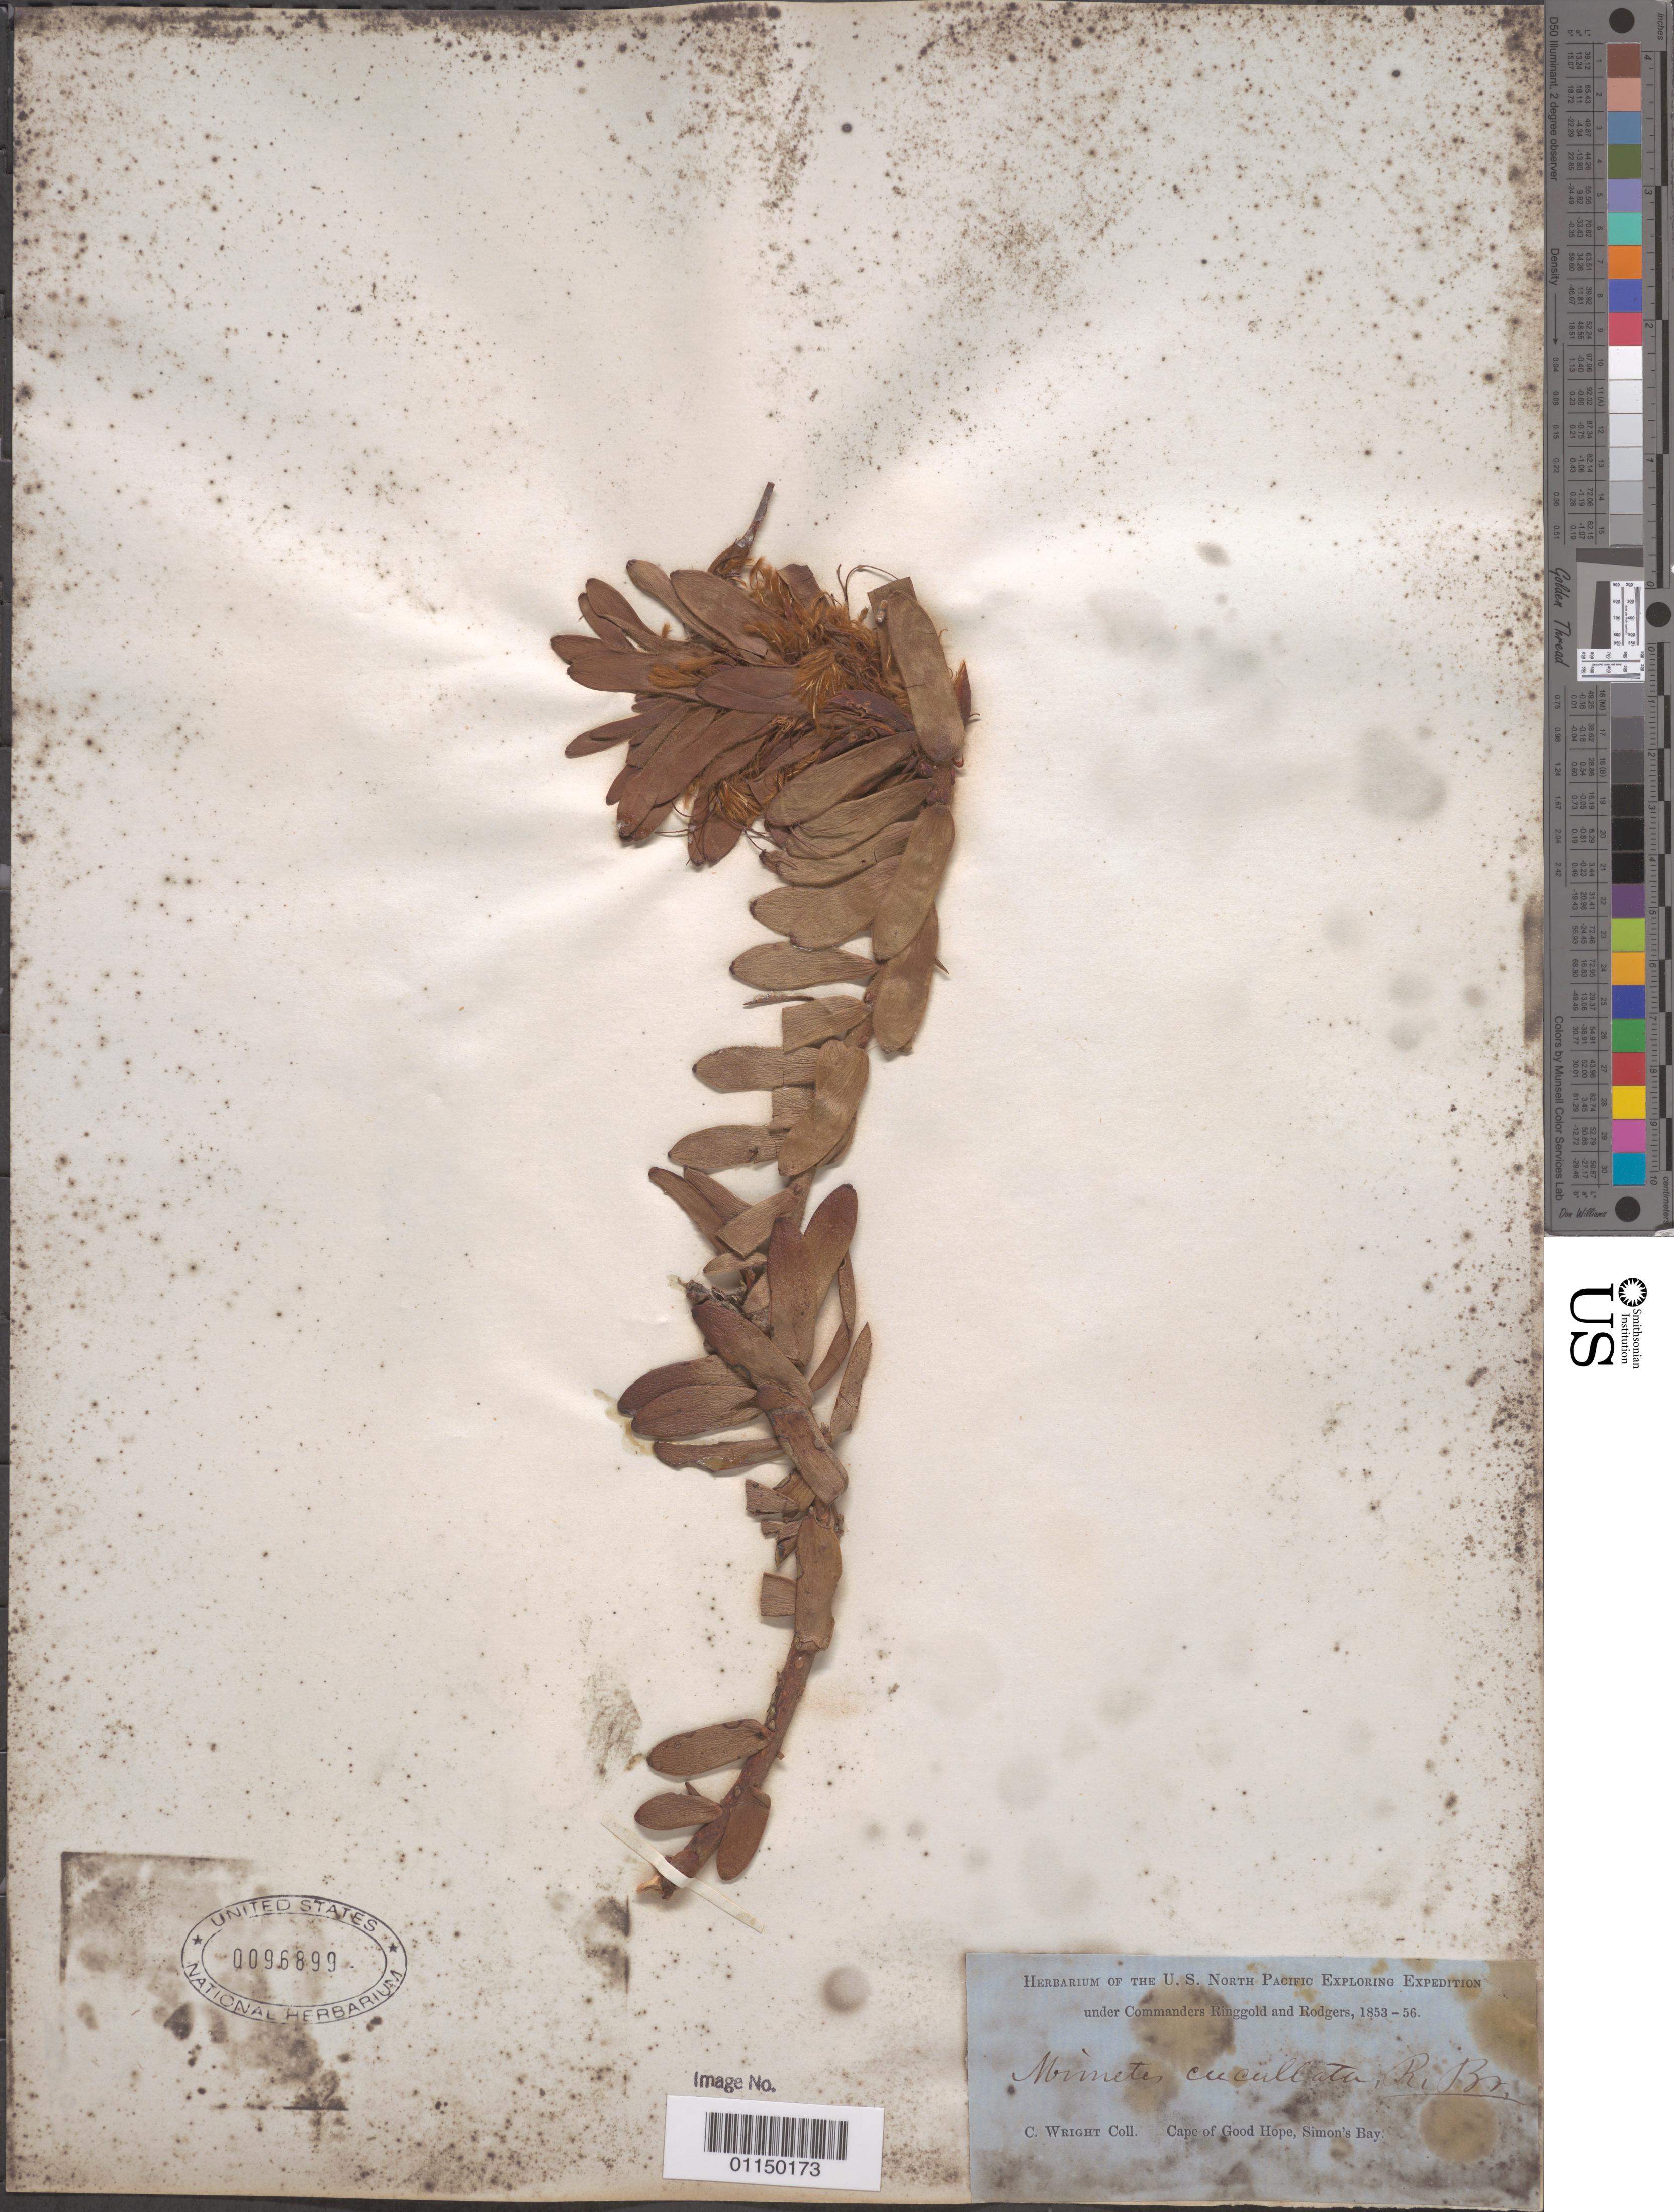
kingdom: Plantae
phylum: Tracheophyta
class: Magnoliopsida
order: Proteales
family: Proteaceae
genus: Mimetes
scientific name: Mimetes cucullata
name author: R. Br.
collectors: C. Wright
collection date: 1853/1856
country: South Africa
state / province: Western Cape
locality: Cape of Good Hope, Simon's Bay.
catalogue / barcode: US 96899